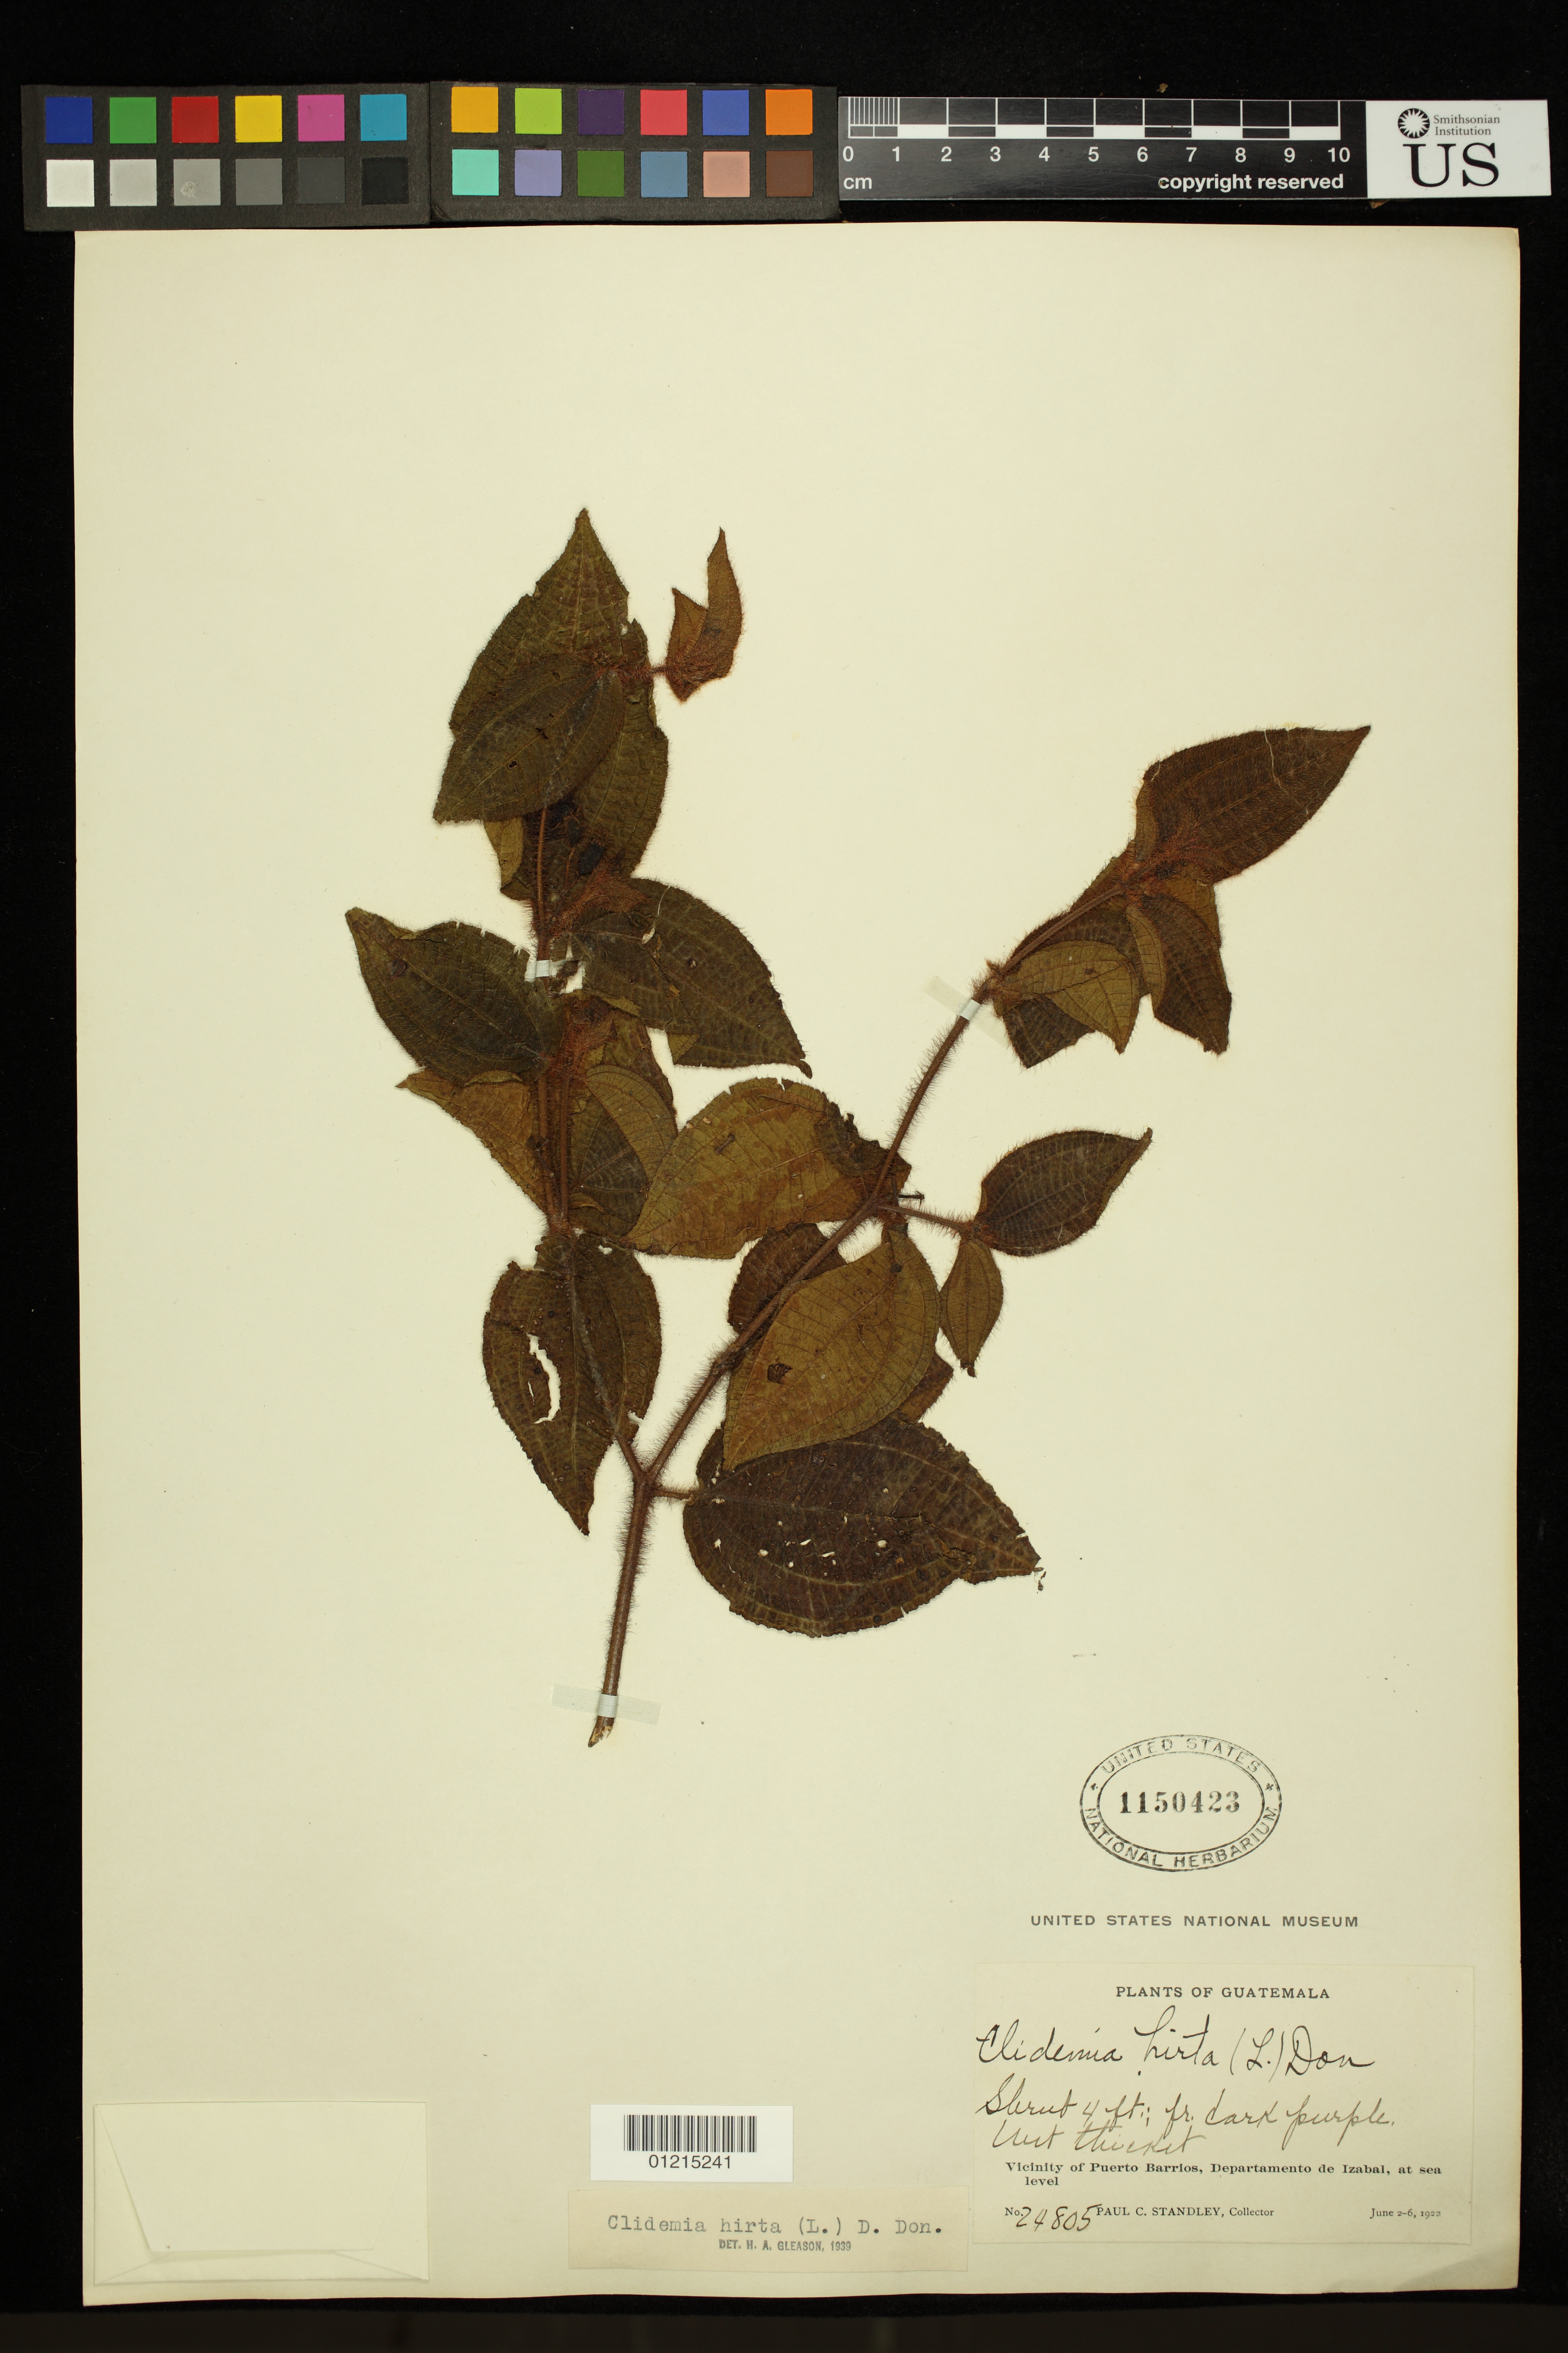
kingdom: Plantae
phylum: Tracheophyta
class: Magnoliopsida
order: Myrtales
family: Melastomataceae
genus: Clidemia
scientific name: Clidemia hirta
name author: (L.) D. Don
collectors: P. C. Standley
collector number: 24805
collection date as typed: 02 Jun 1922 to 06 Jun 1922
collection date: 1922-06-02/1922-06-06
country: Guatemala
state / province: Izabal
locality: Vicinity of Puerto Barrios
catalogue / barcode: US 1150423